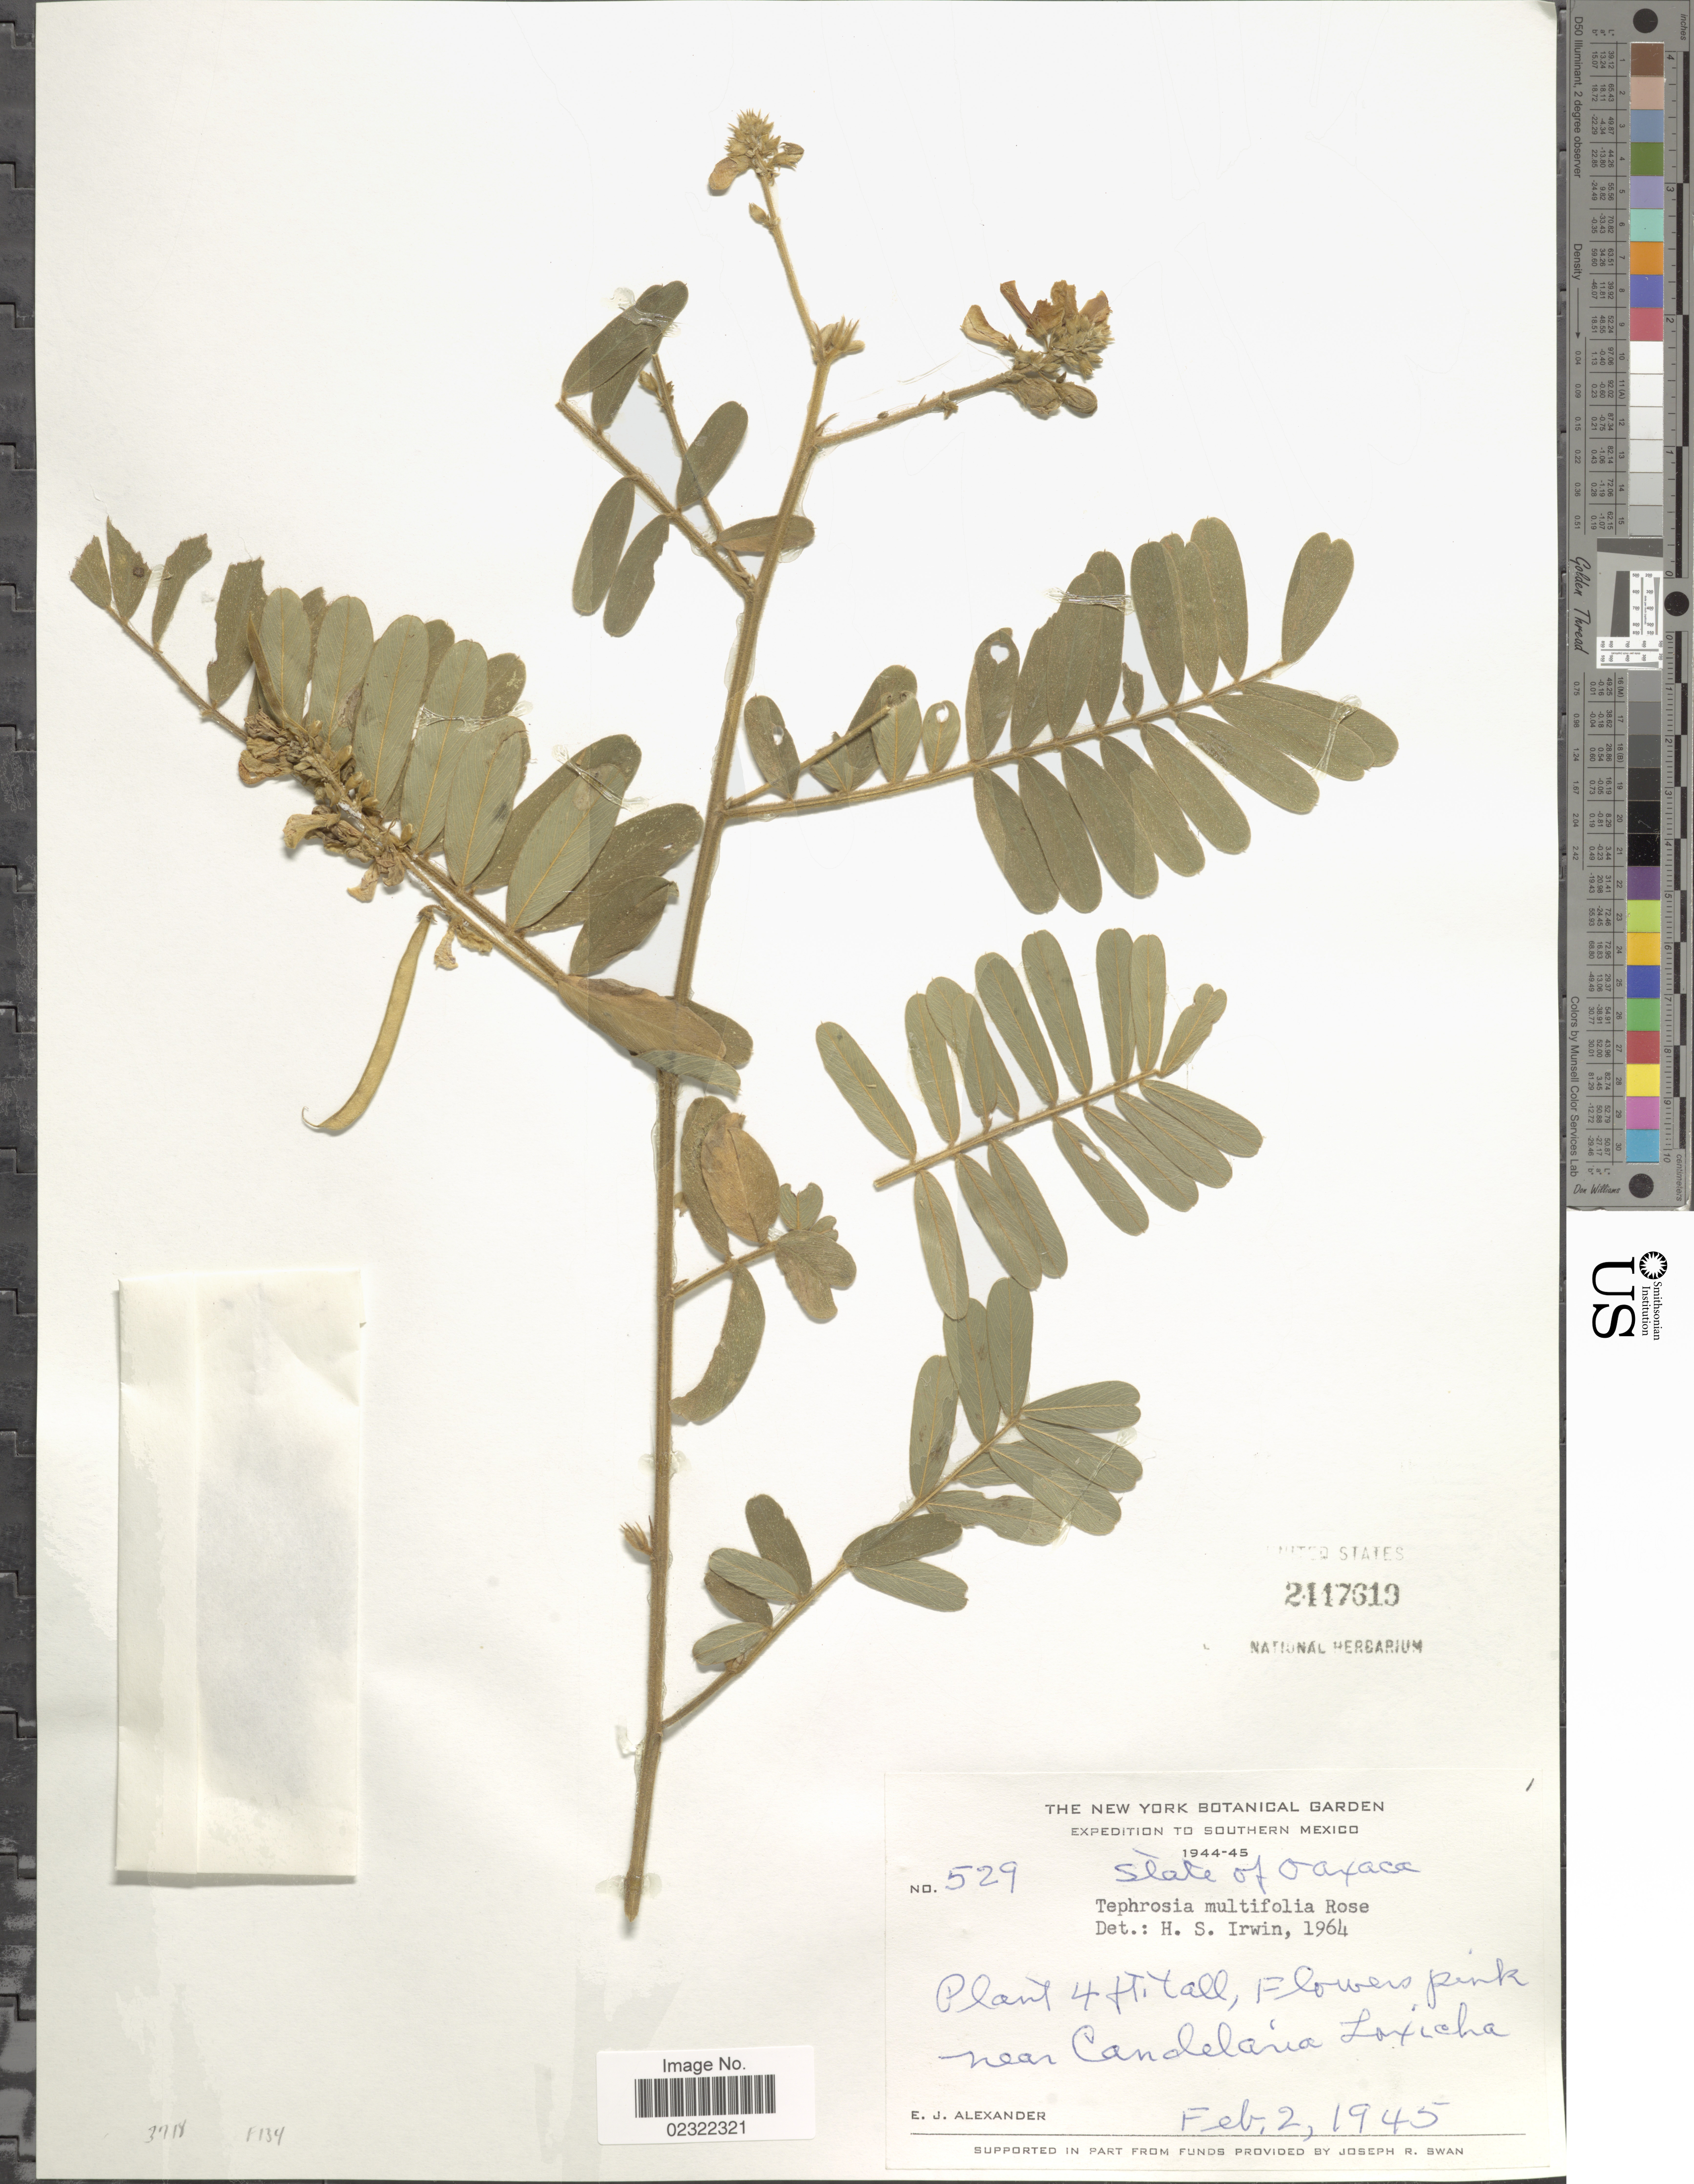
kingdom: Plantae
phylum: Tracheophyta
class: Magnoliopsida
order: Fabales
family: Fabaceae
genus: Tephrosia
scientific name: Tephrosia multifolia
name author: Rose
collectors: E. J. Alexander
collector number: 529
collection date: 1945-02-02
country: Mexico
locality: Southern Mexico, Near Candelaria Loxicha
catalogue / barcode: US 2447619